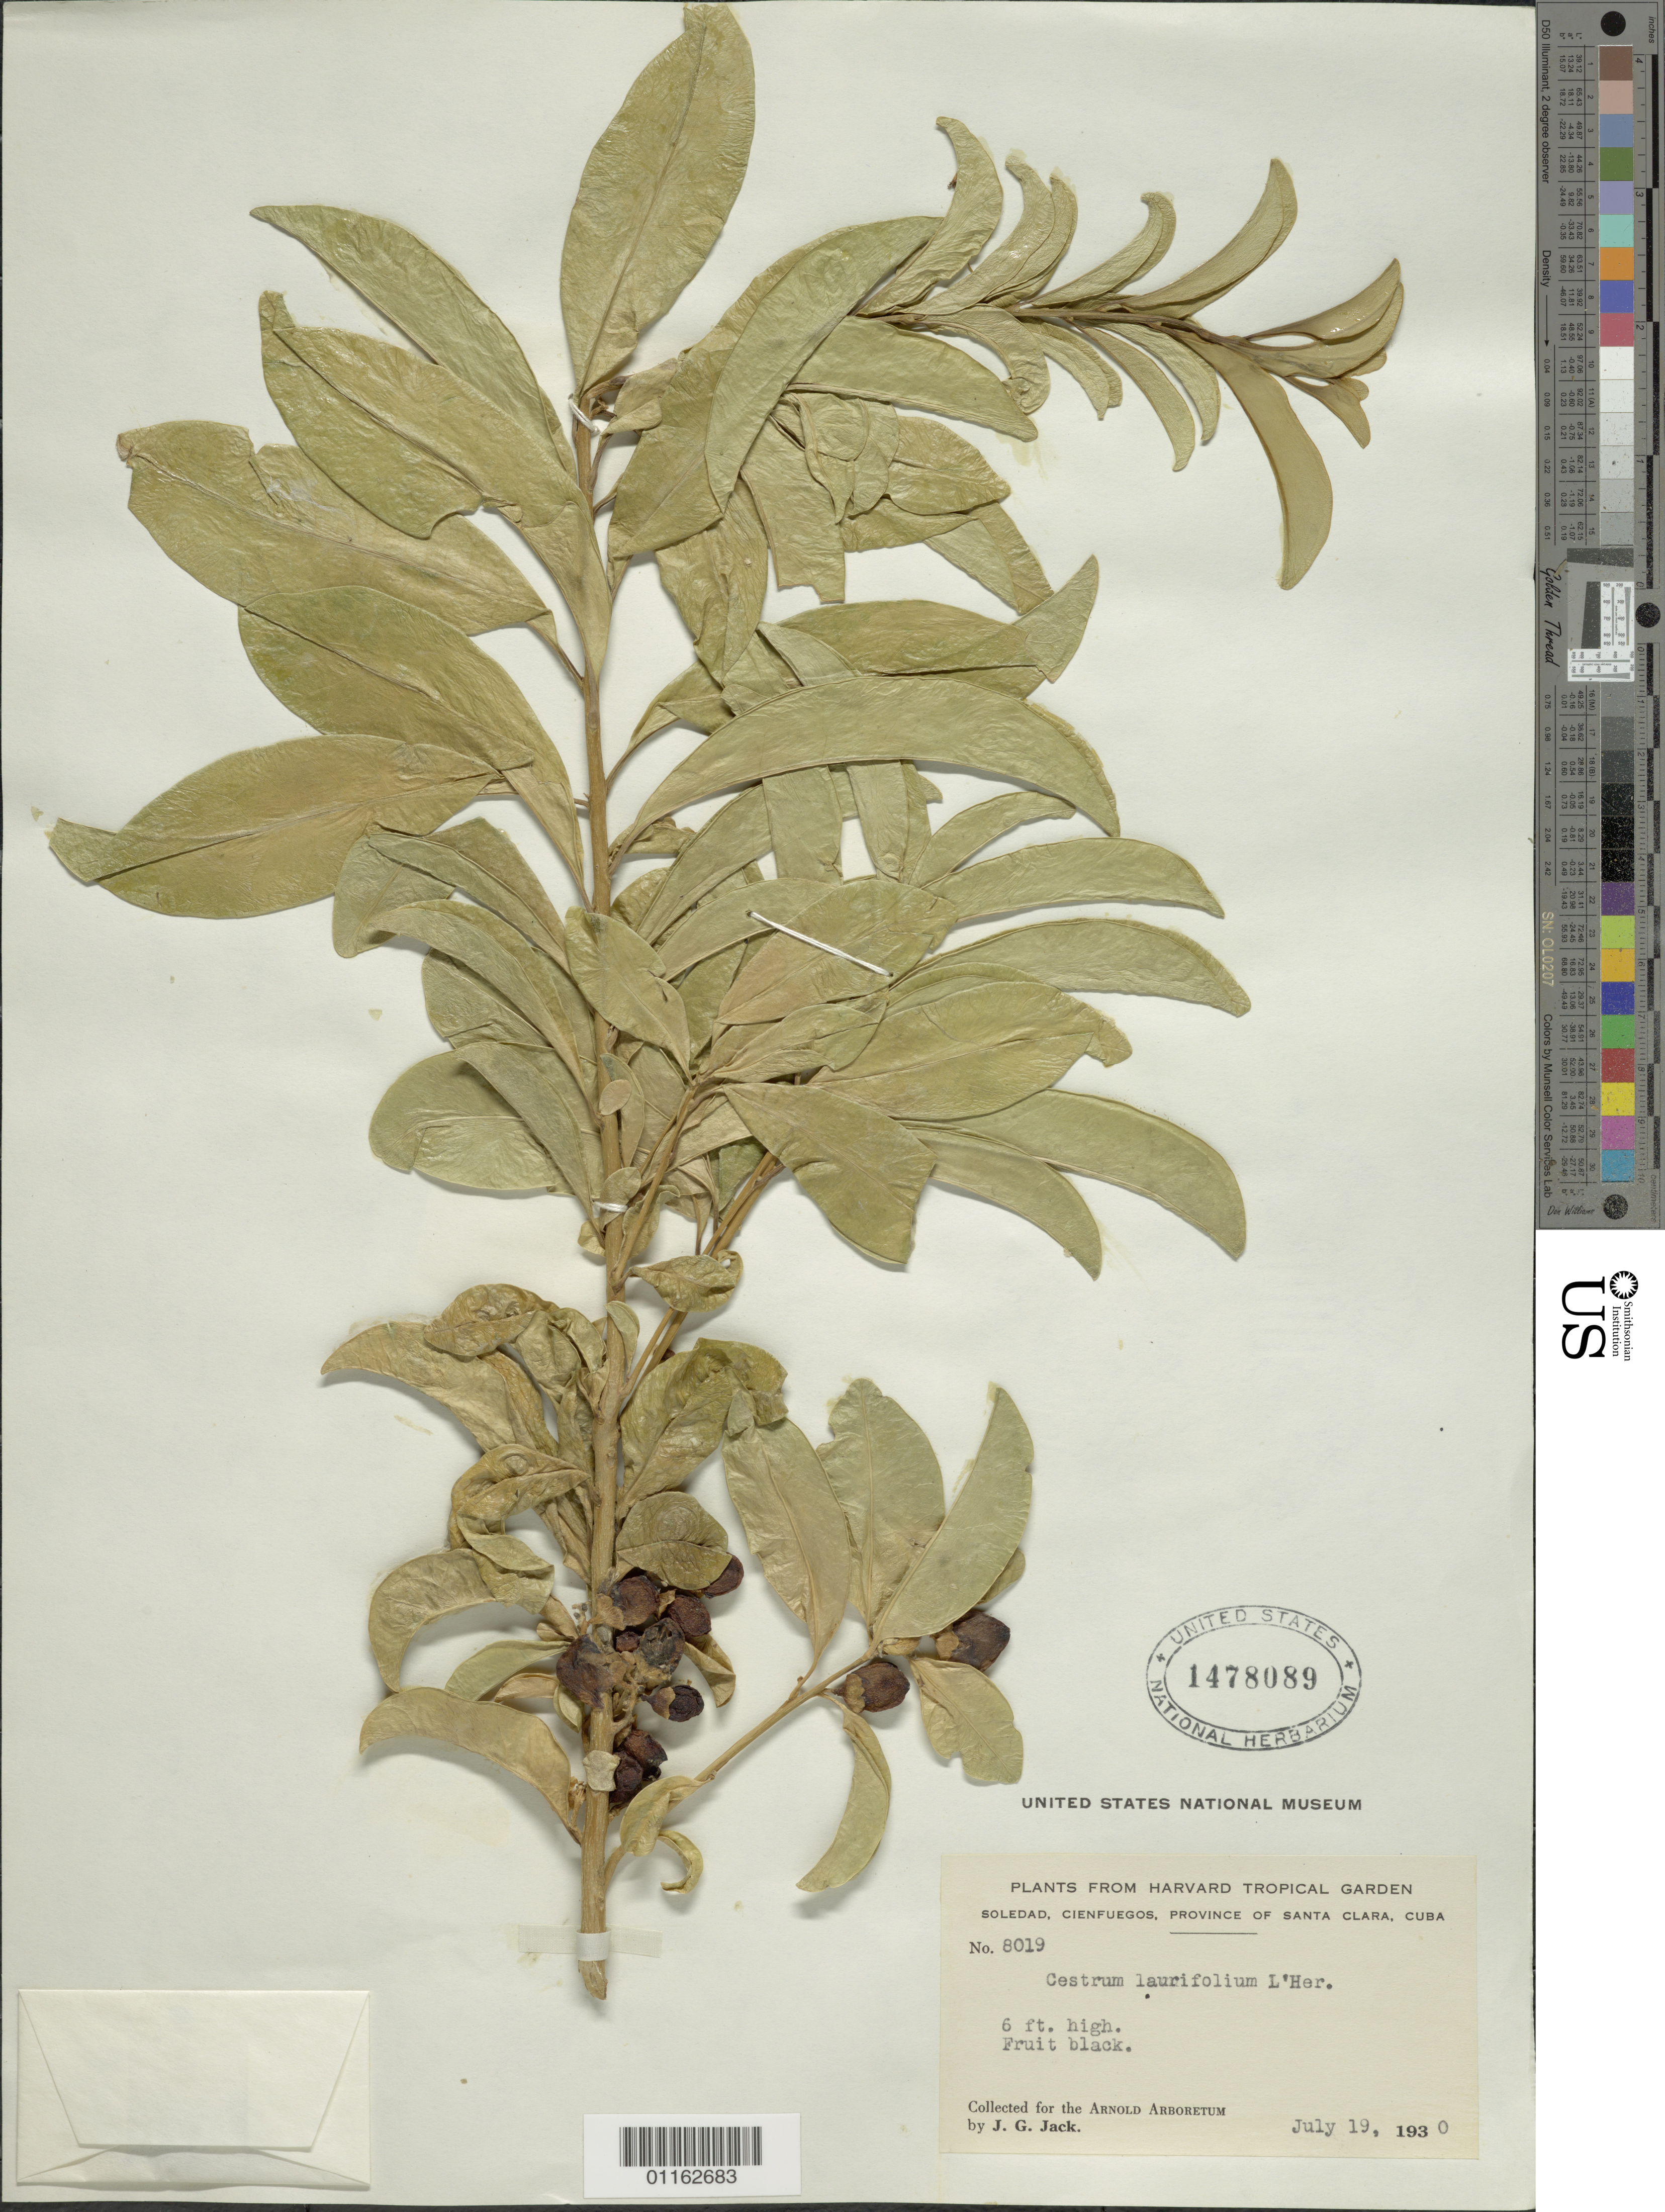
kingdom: Plantae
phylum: Tracheophyta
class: Magnoliopsida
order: Solanales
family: Solanaceae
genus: Cestrum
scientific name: Cestrum laurifolium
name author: L'Hér.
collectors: J. G. Jack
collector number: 8019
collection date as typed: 19 Jul 1930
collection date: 1930-07-19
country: Cuba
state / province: Villa Clara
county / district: Santa Clara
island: Cuba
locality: Soledad, Cienfuegos.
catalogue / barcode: US 1478089